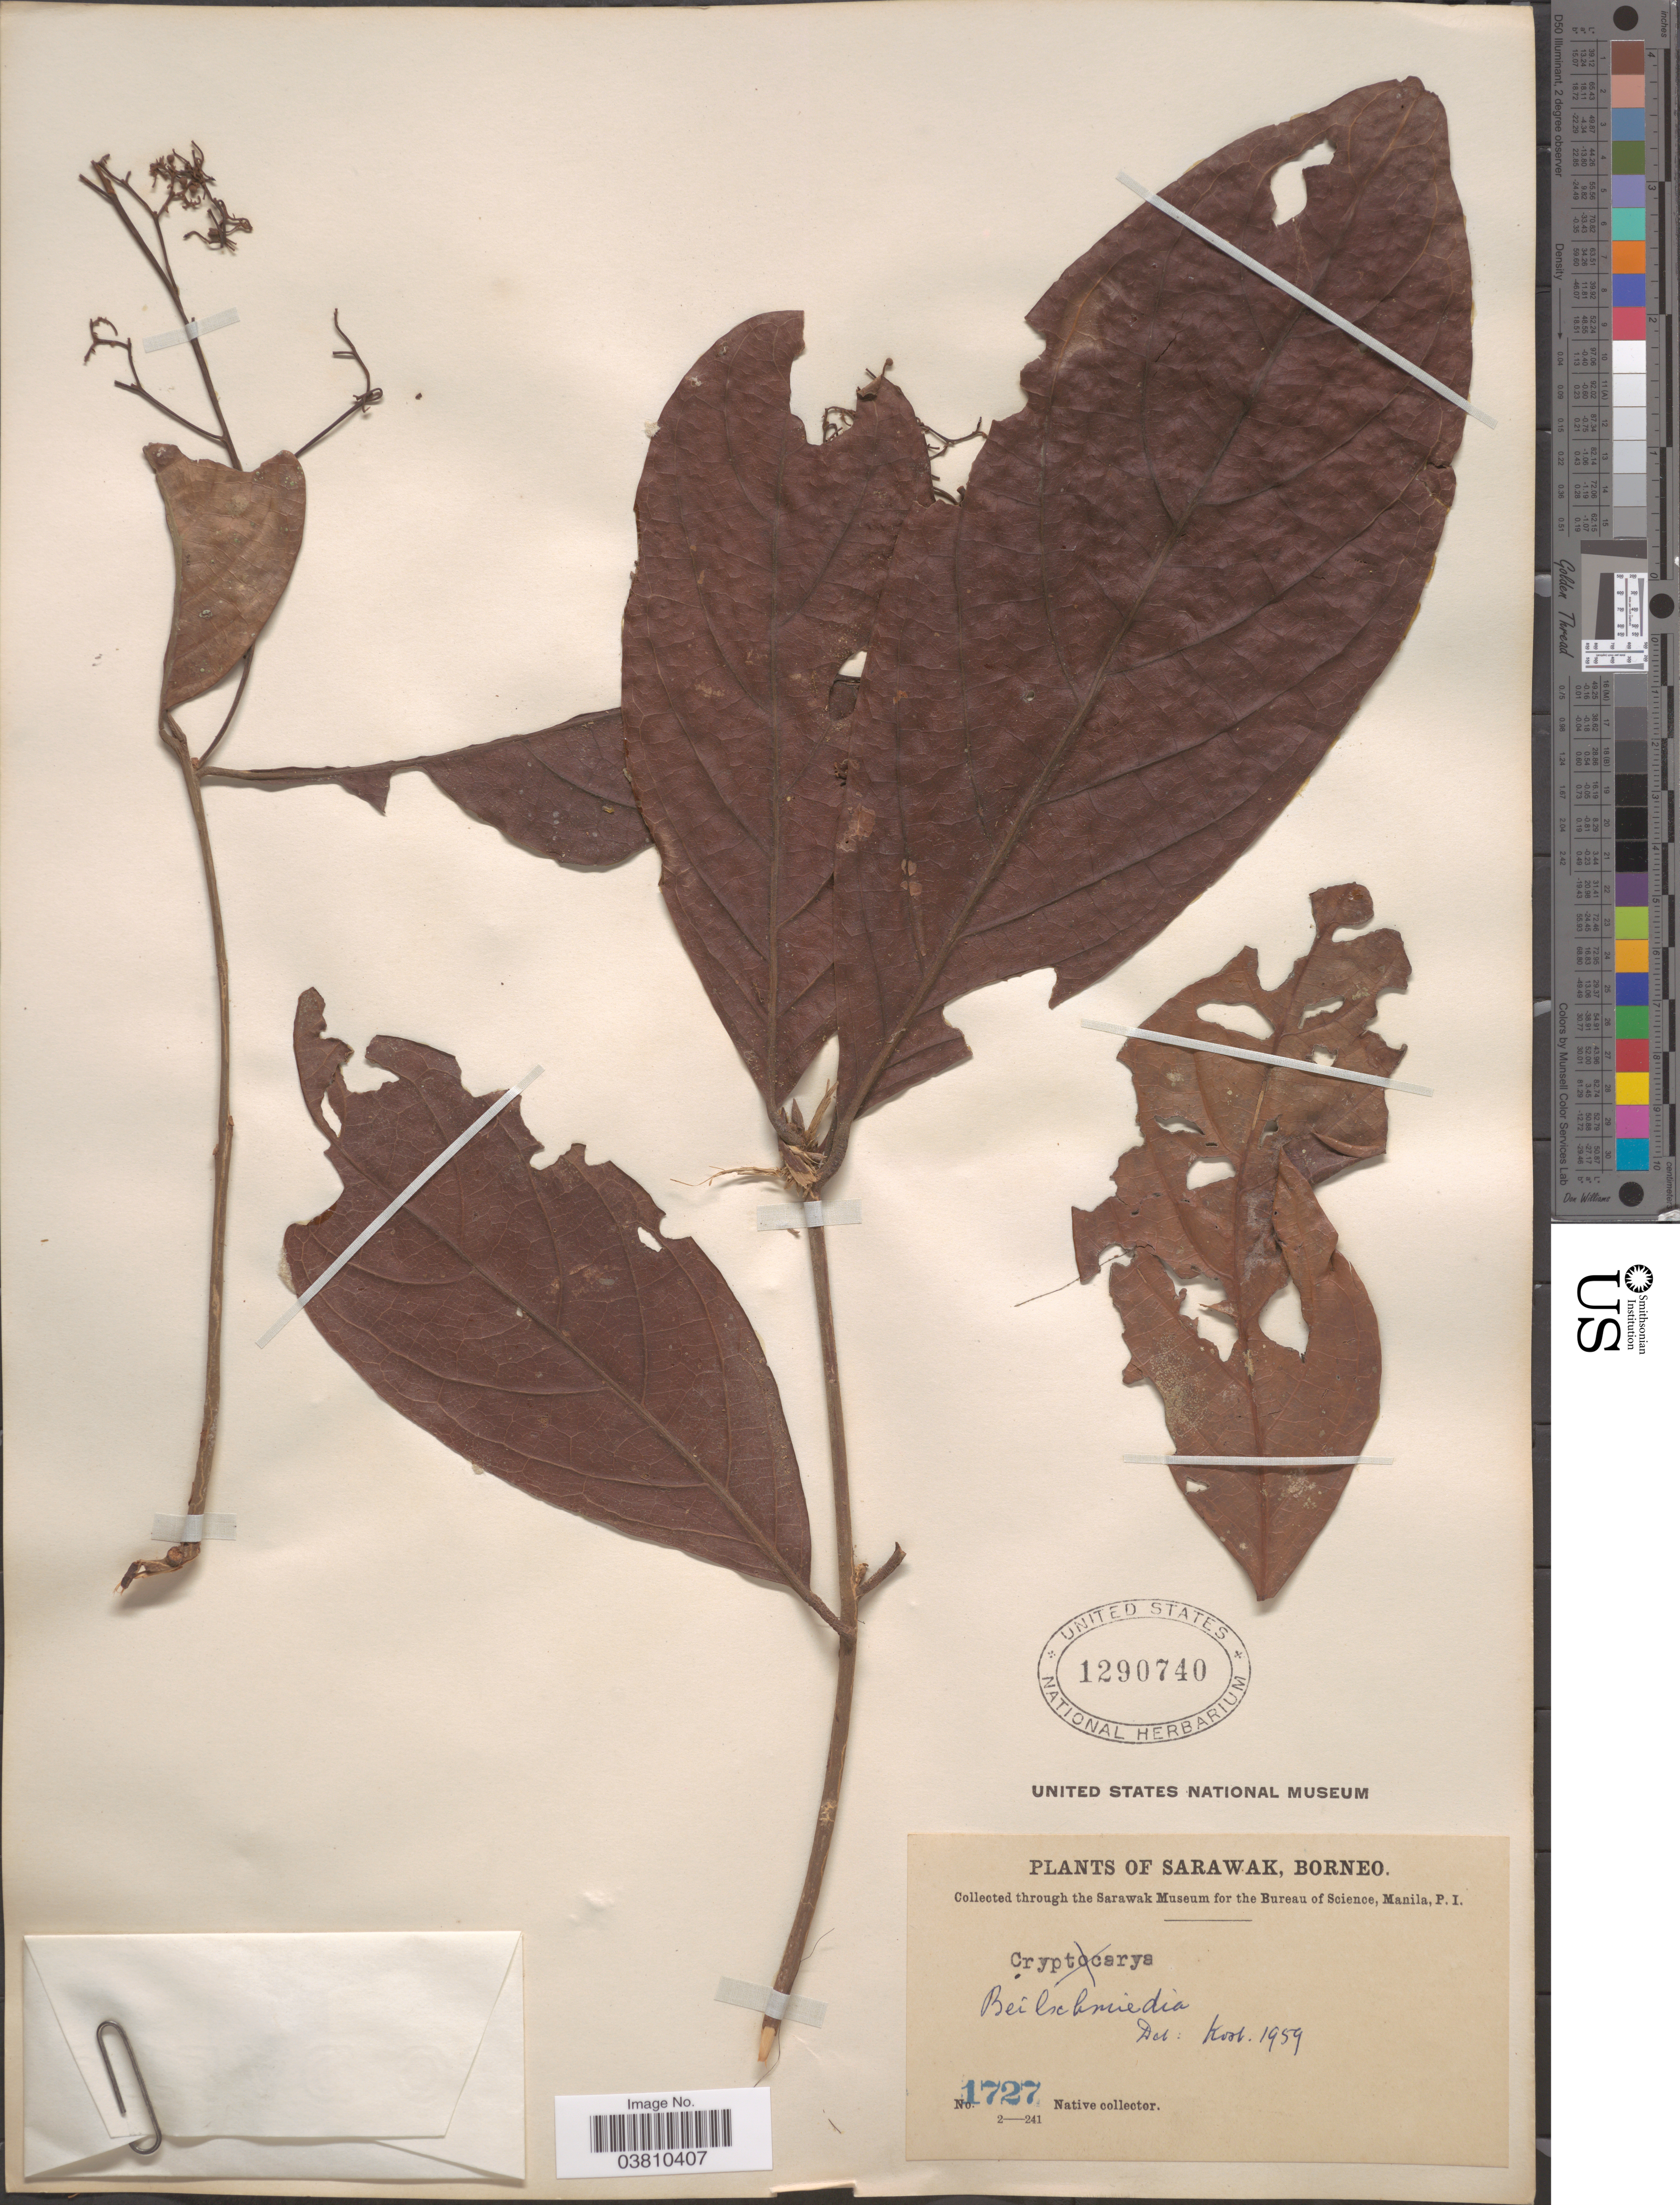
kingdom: Plantae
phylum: Tracheophyta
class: Magnoliopsida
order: Laurales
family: Lauraceae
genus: Beilschmiedia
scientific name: Beilschmiedia sp.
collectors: Native collector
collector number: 1727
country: Malaysia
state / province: Sarawak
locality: Borneo.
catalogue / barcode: US 1290740